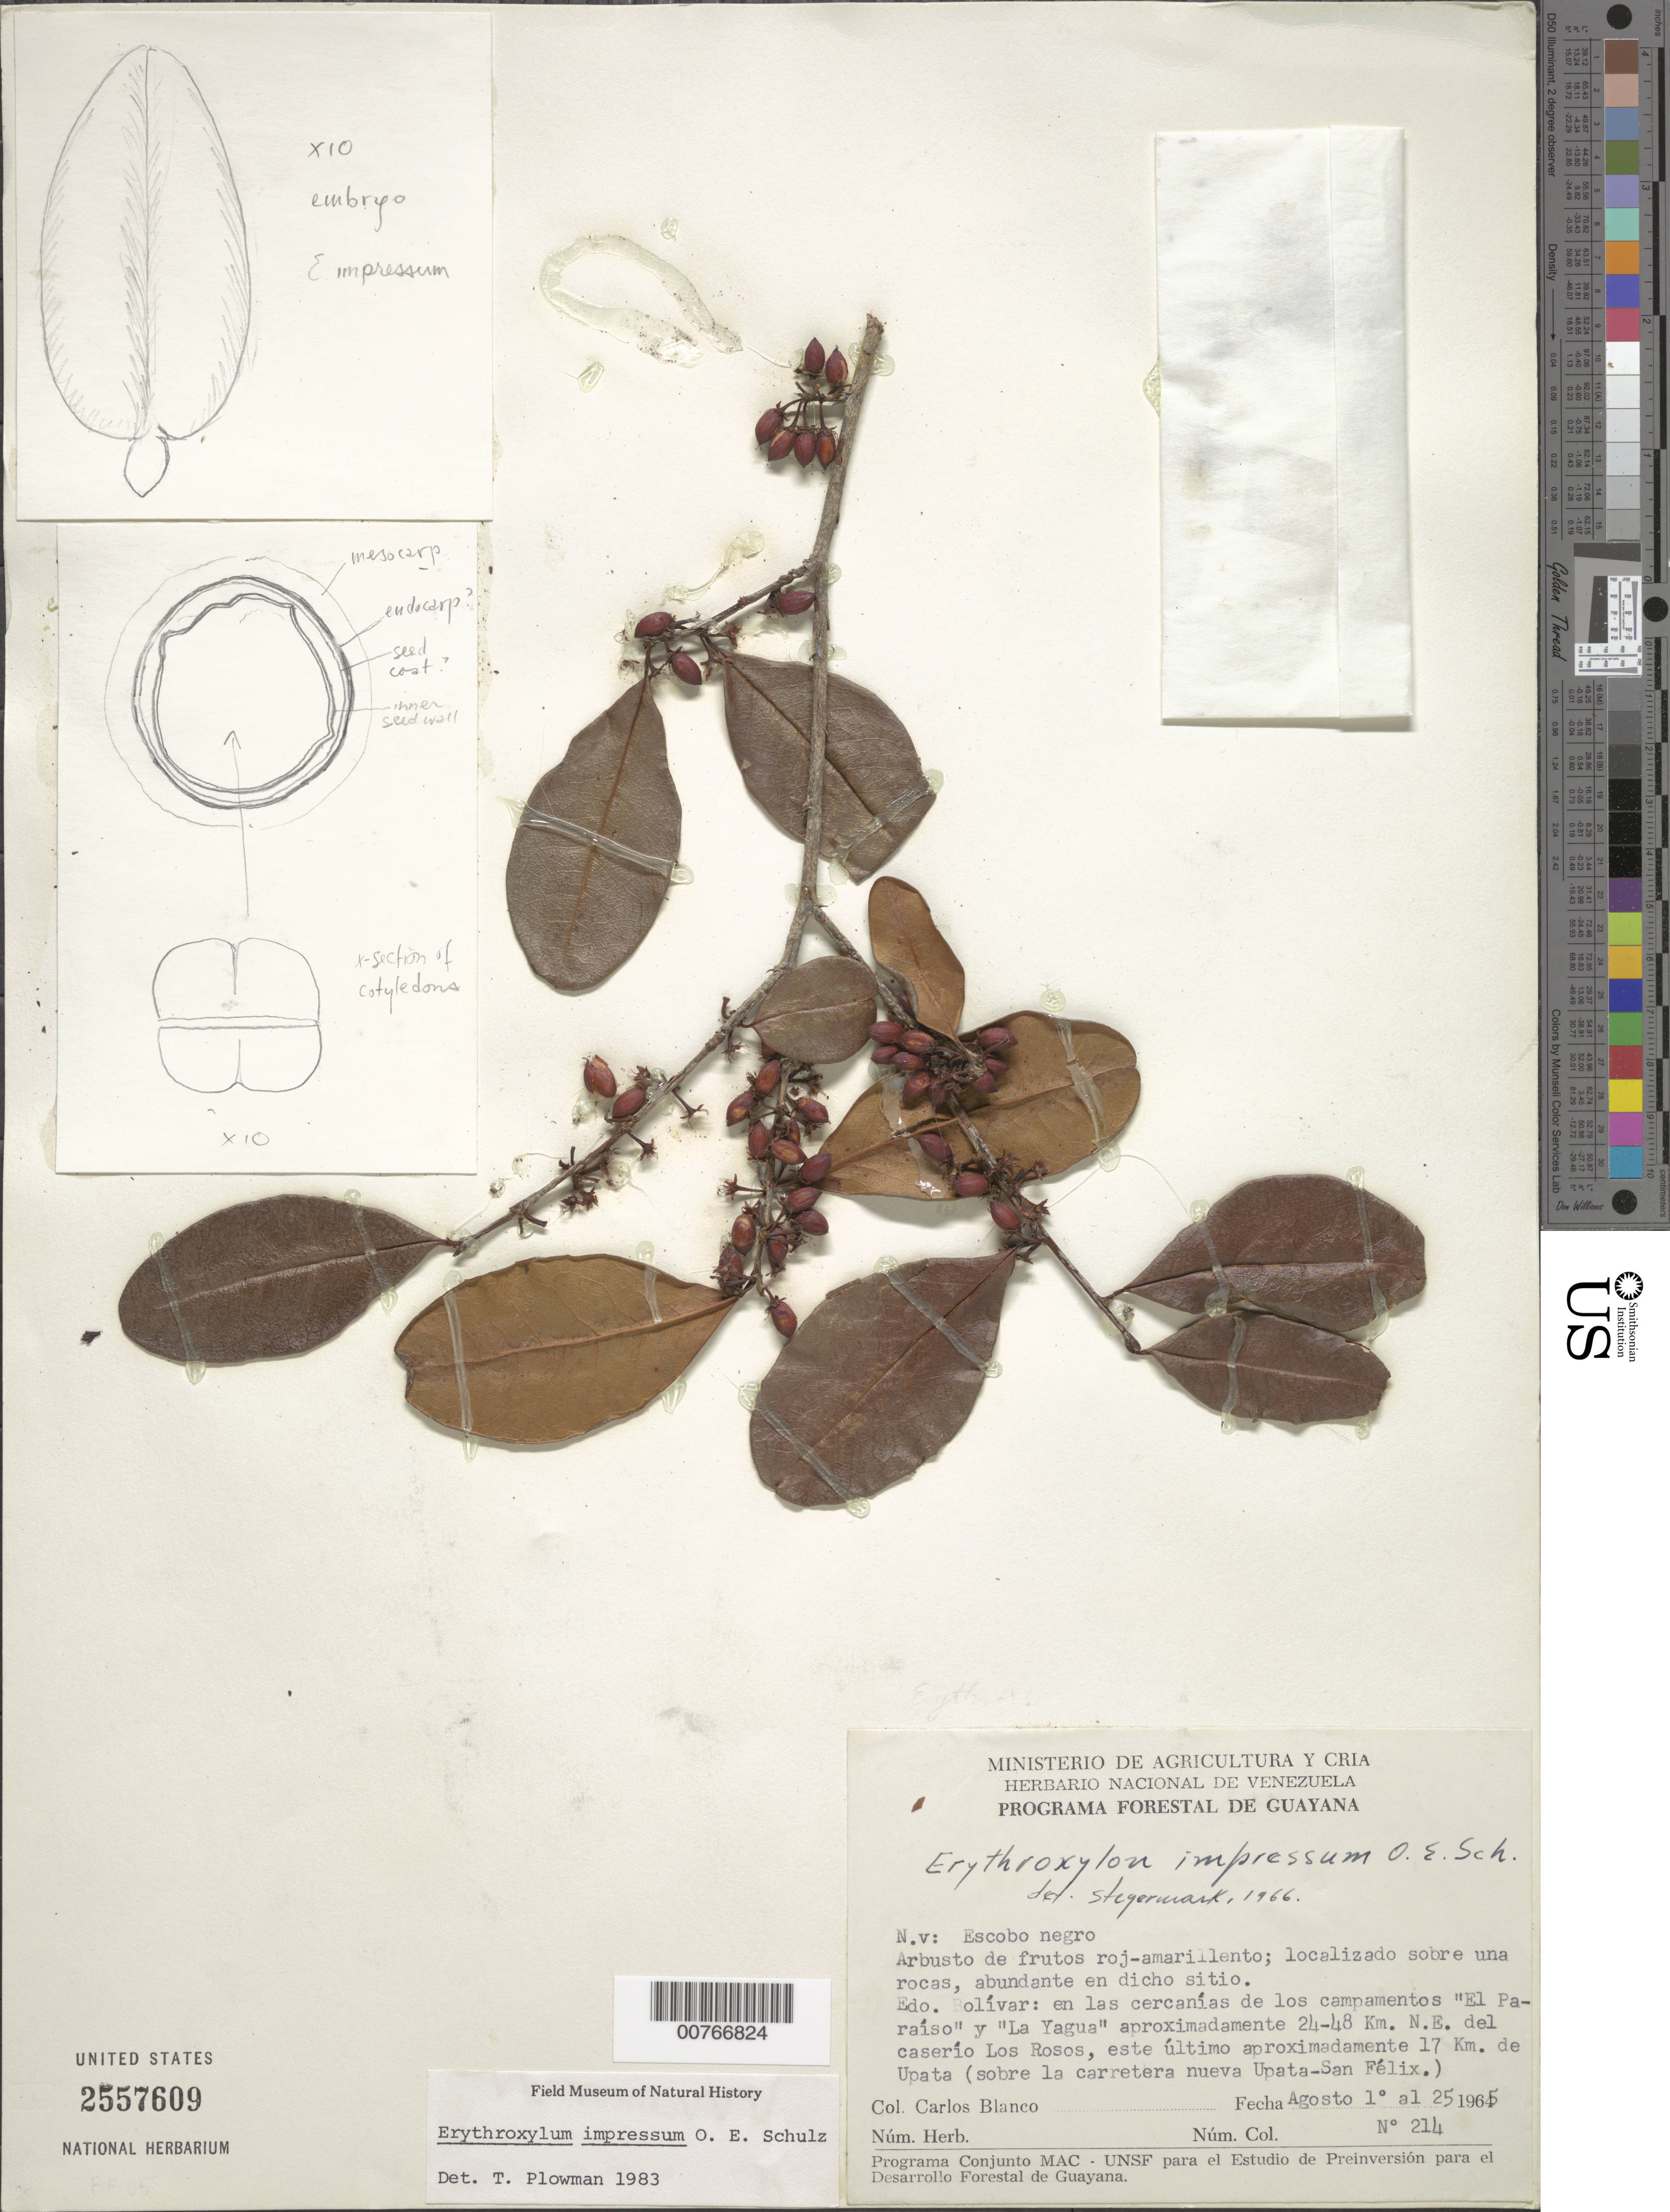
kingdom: Plantae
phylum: Tracheophyta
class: Magnoliopsida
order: Malpighiales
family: Erythroxylaceae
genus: Erythroxylum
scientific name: Erythroxylum impressum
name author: O.E. Schulz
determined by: Plowman, Timothy C.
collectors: C. A. Blanco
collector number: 214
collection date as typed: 1-Aug-65 to 25-Aug-65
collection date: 1965-08-01/1965-08-25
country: Venezuela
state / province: Bolívar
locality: Campamentos "El Paraiso" y "La Yagua", 24-48 km NE del caserío Los Rosos, este ultimo aprox 17 m de Upata (sobre la carretera nueva Upata-San Felix)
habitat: Sobre rocas; en dicho sitio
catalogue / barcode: US 2557609